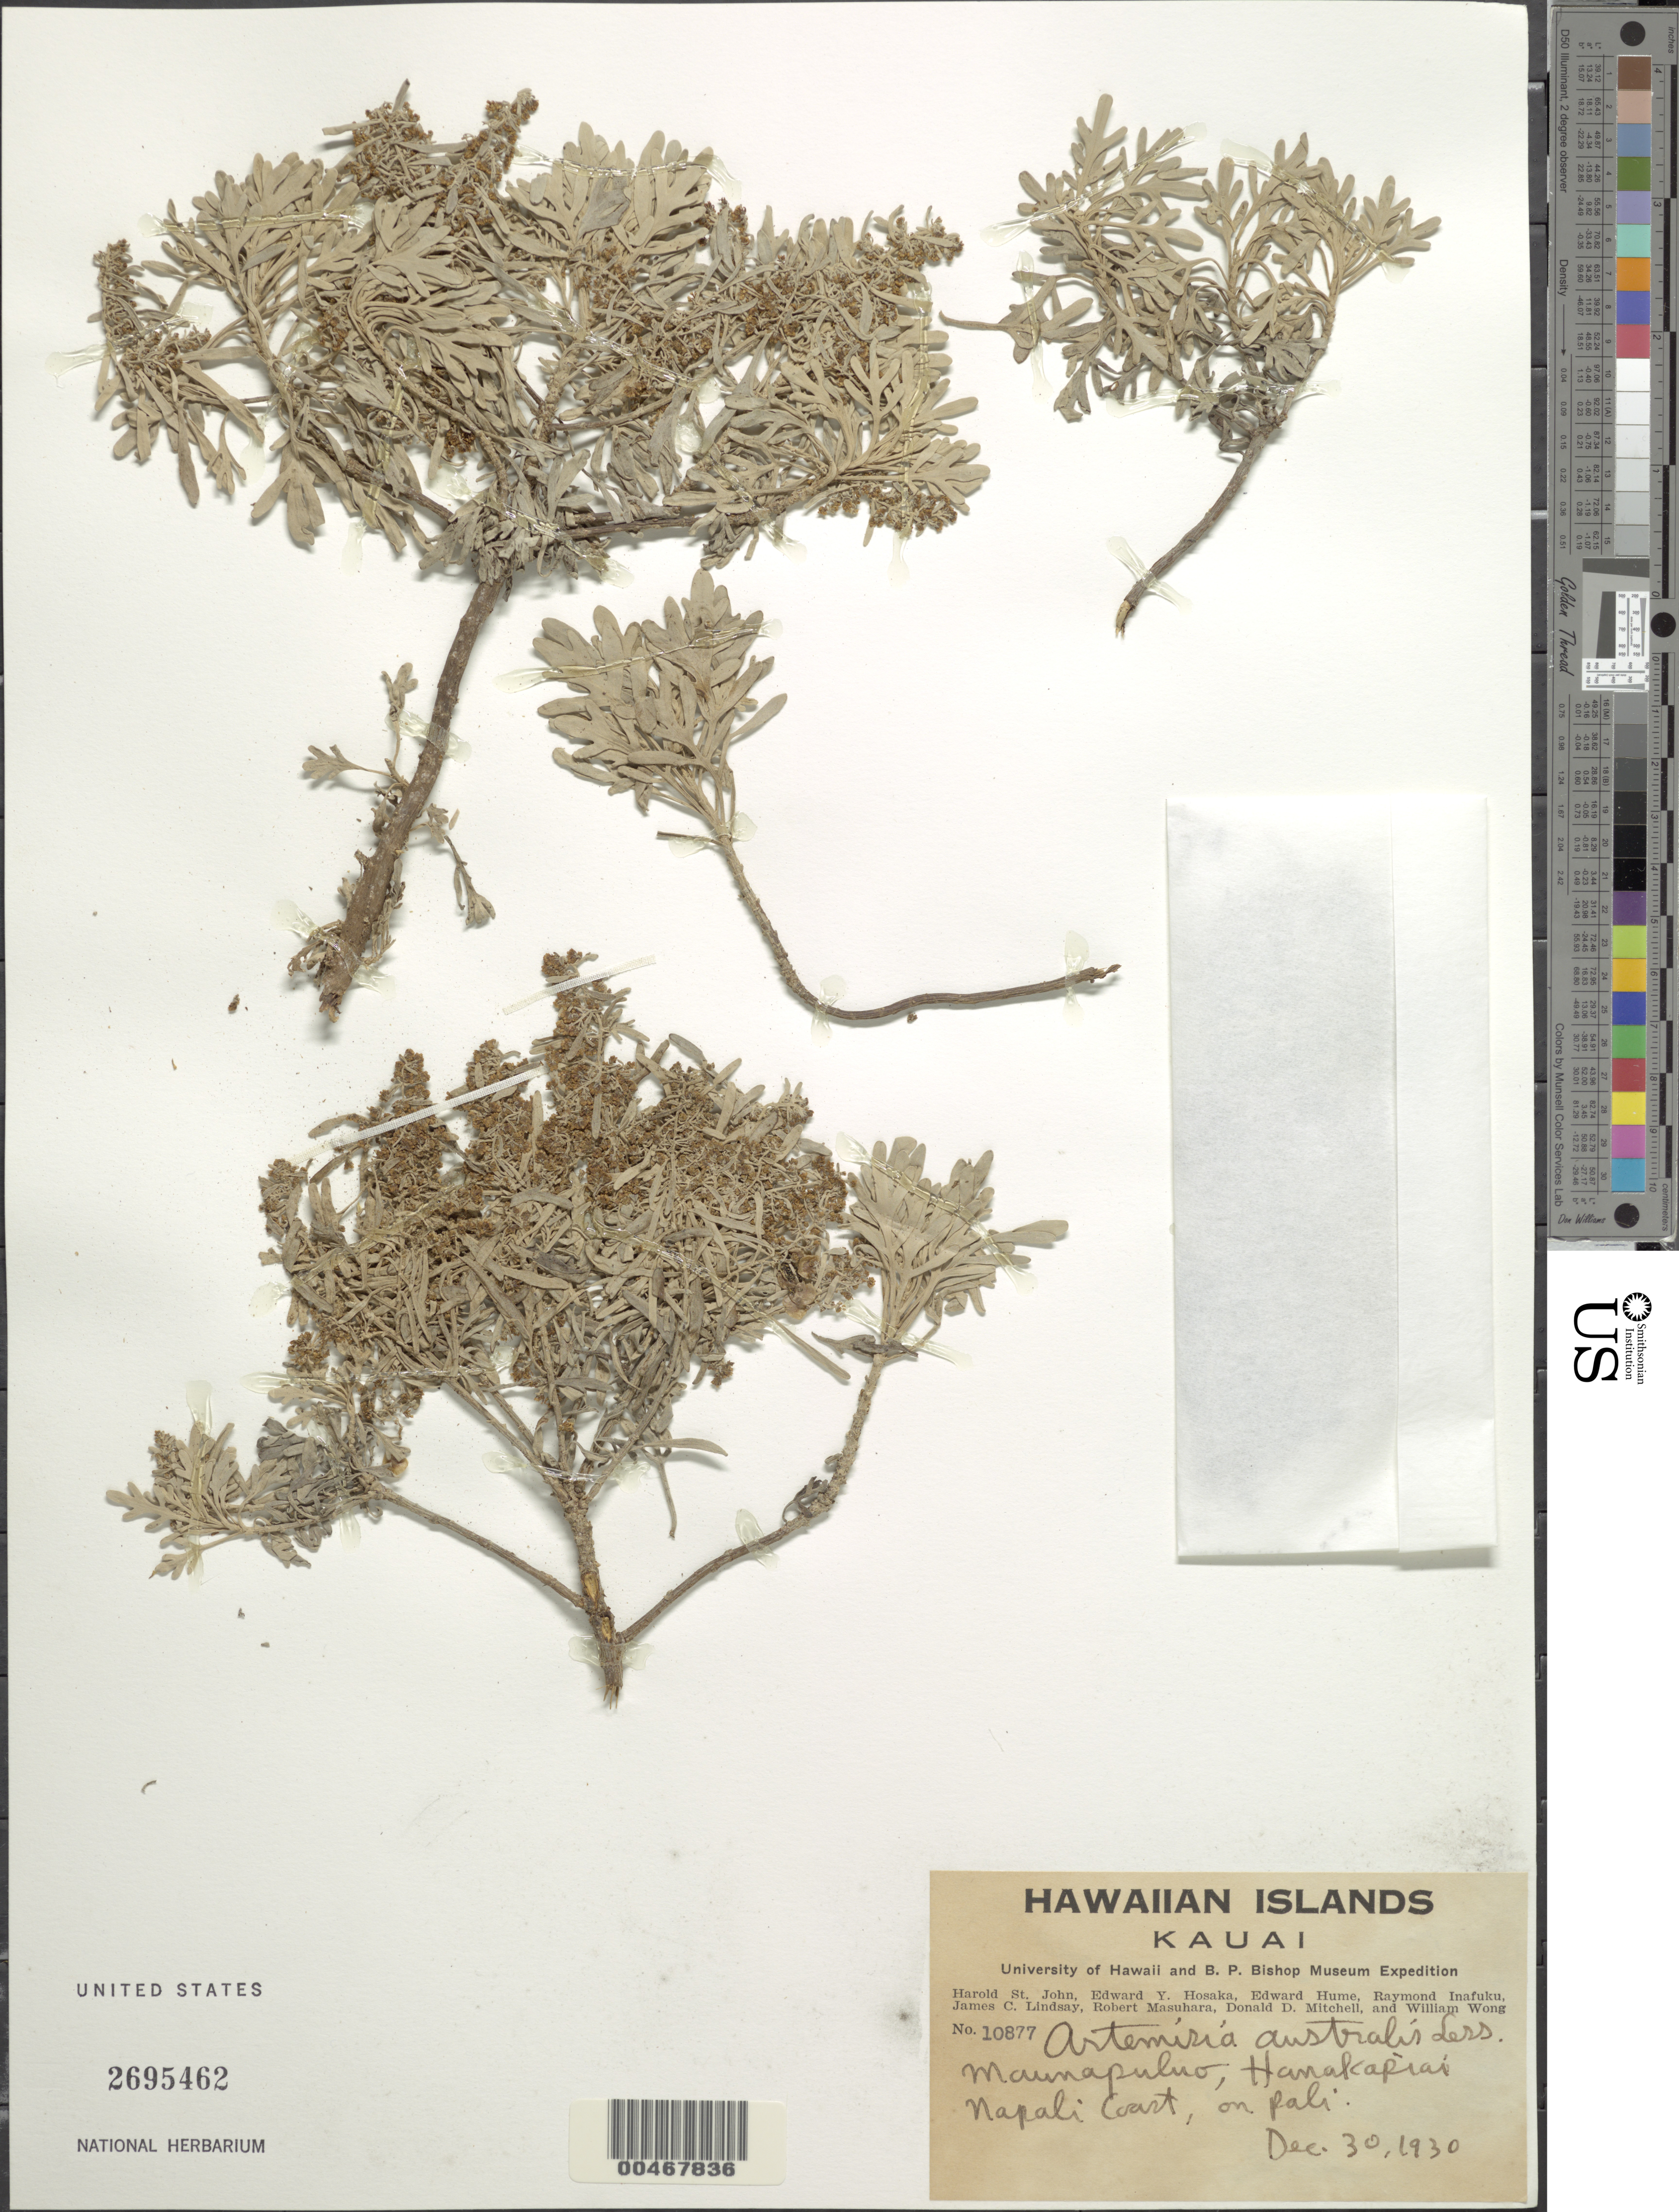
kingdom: Plantae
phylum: Tracheophyta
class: Magnoliopsida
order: Asterales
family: Asteraceae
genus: Artemisia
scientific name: Artemisia australis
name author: Less.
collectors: H. St. John, E. Y. Hosaka, E. Hume & R. Inafuku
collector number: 10877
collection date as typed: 30 Dec 1930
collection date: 1930-12-30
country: United States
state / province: Hawaii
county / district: Kauai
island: Kaua'i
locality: Maunapuluo, Hanakapiai, Napali Coast, on pali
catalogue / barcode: US 2695462